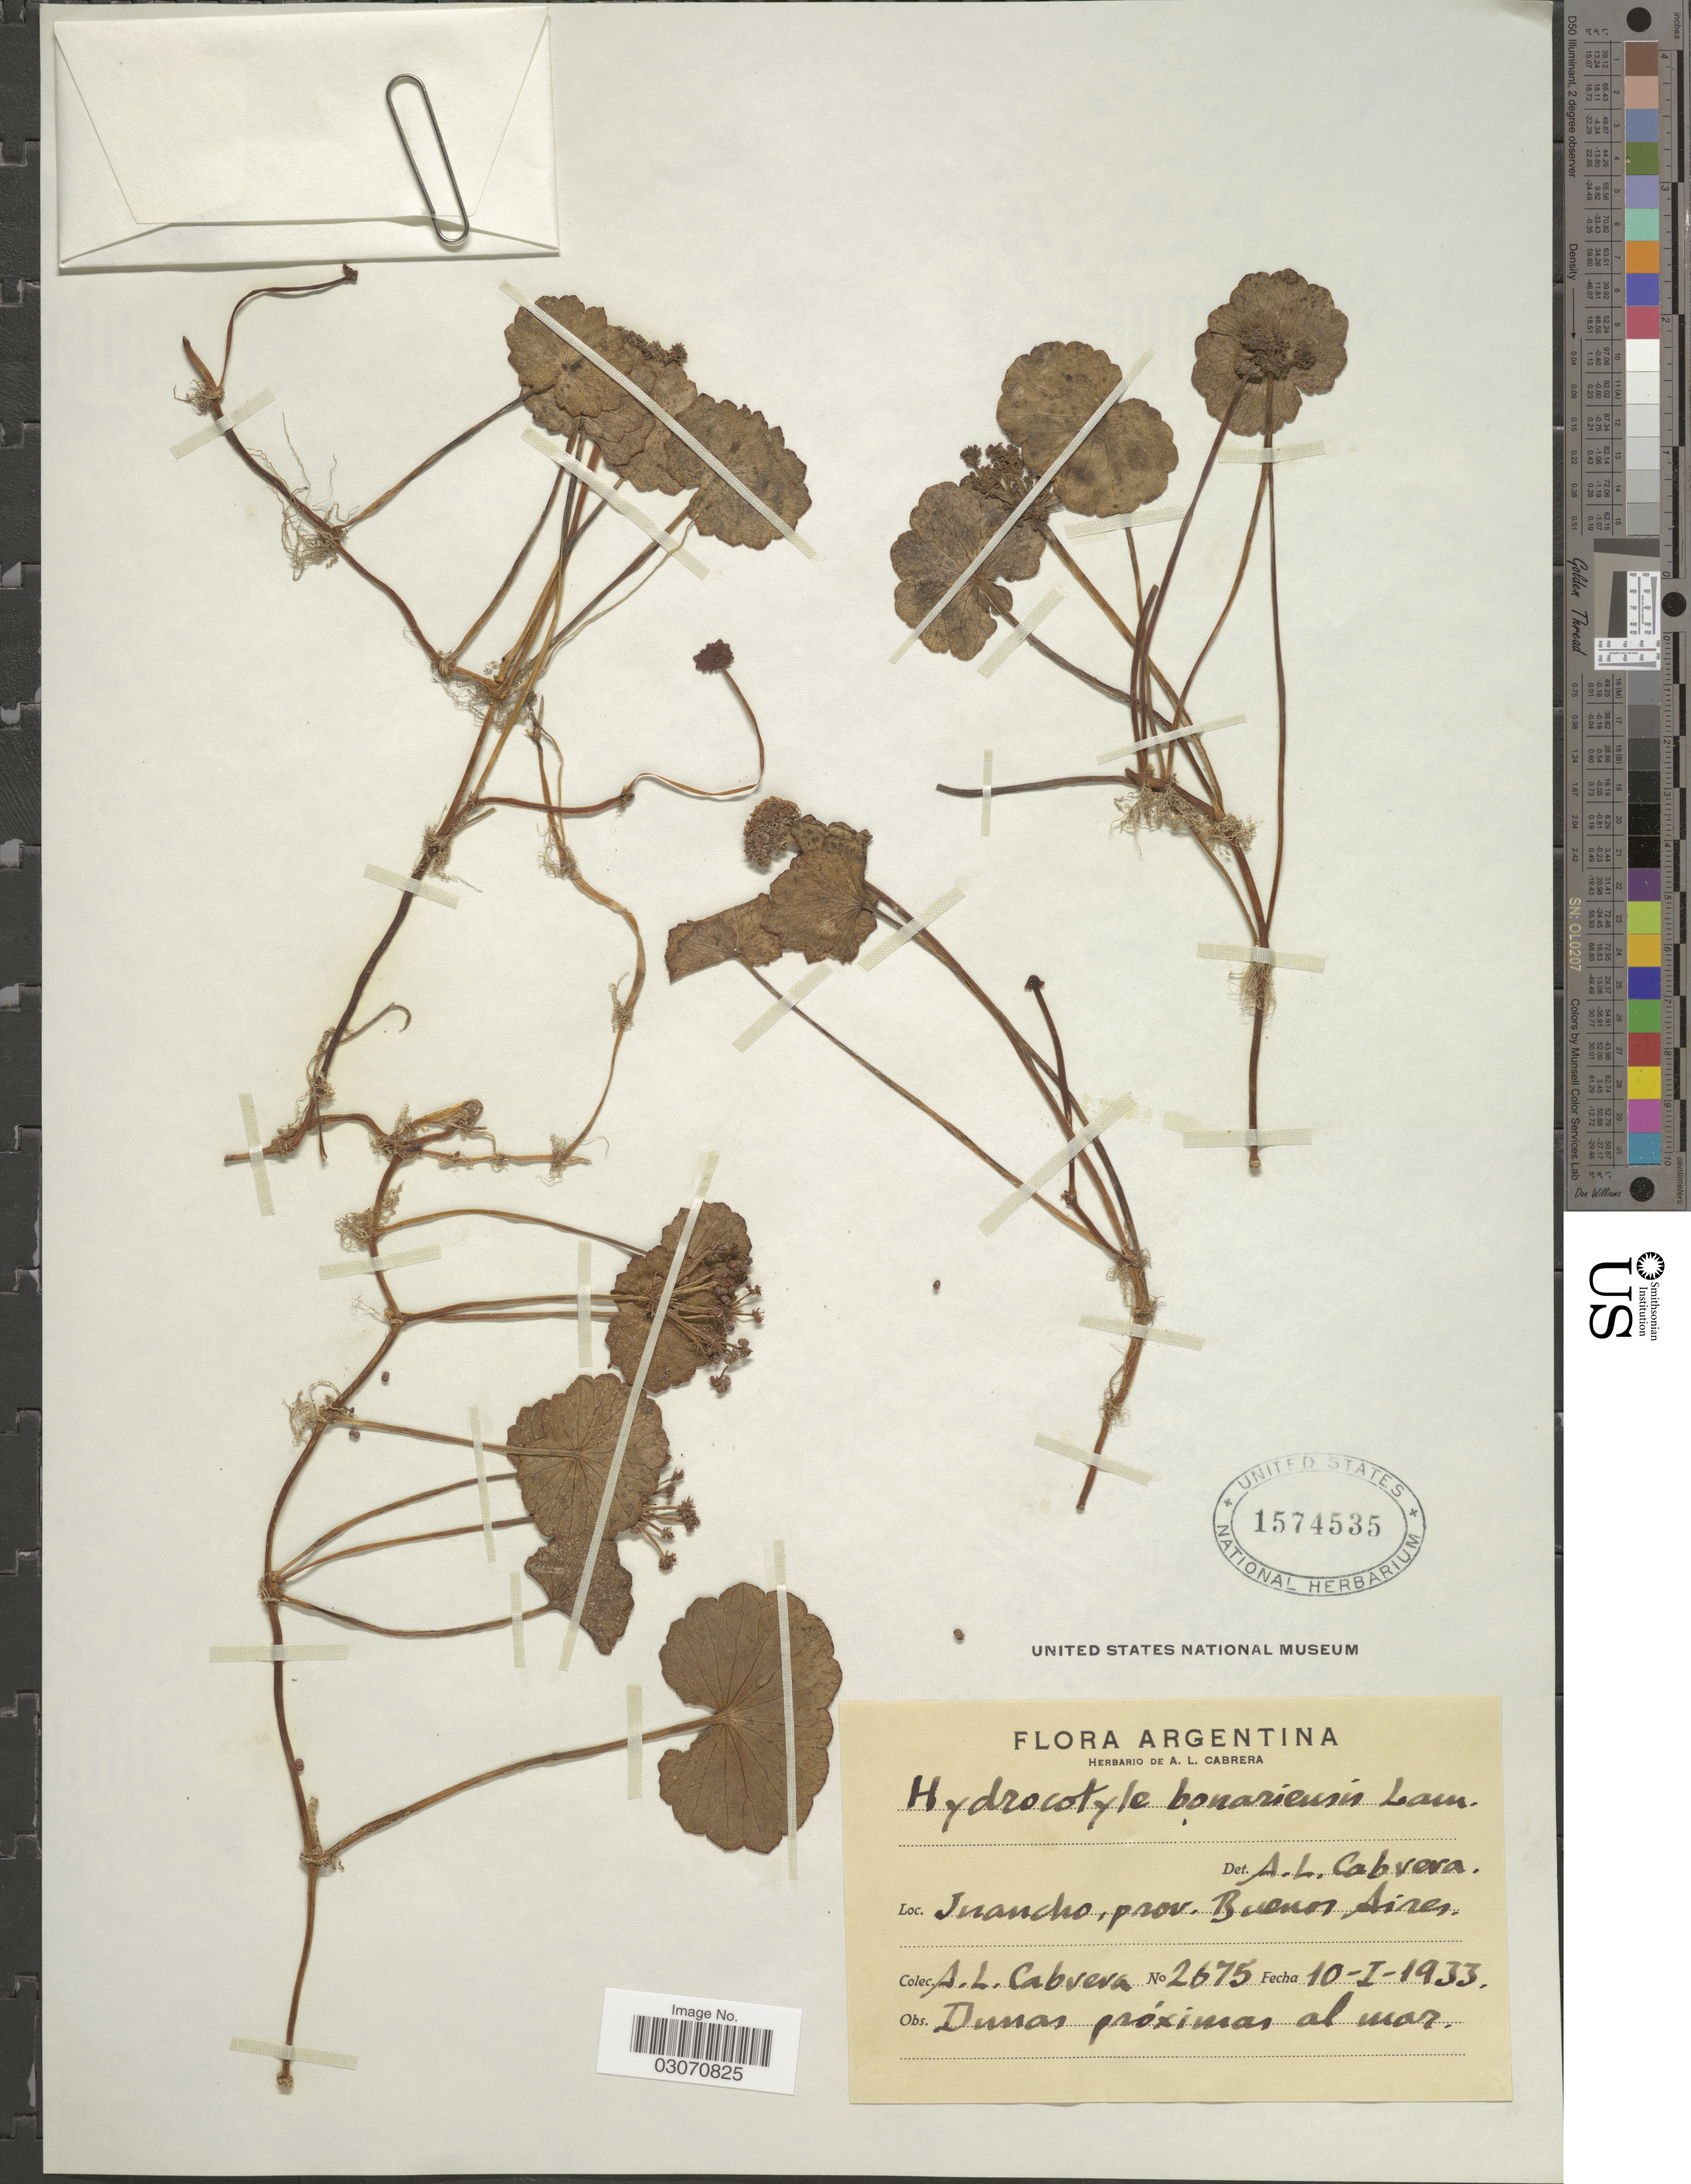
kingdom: Plantae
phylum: Tracheophyta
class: Magnoliopsida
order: Apiales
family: Araliaceae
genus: Hydrocotyle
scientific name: Hydrocotyle bonariensis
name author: Lam.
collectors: A. L. Cabrera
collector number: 2675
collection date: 1933-01-10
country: Argentina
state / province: Buenos Aires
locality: Juancho.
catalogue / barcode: US 1574535